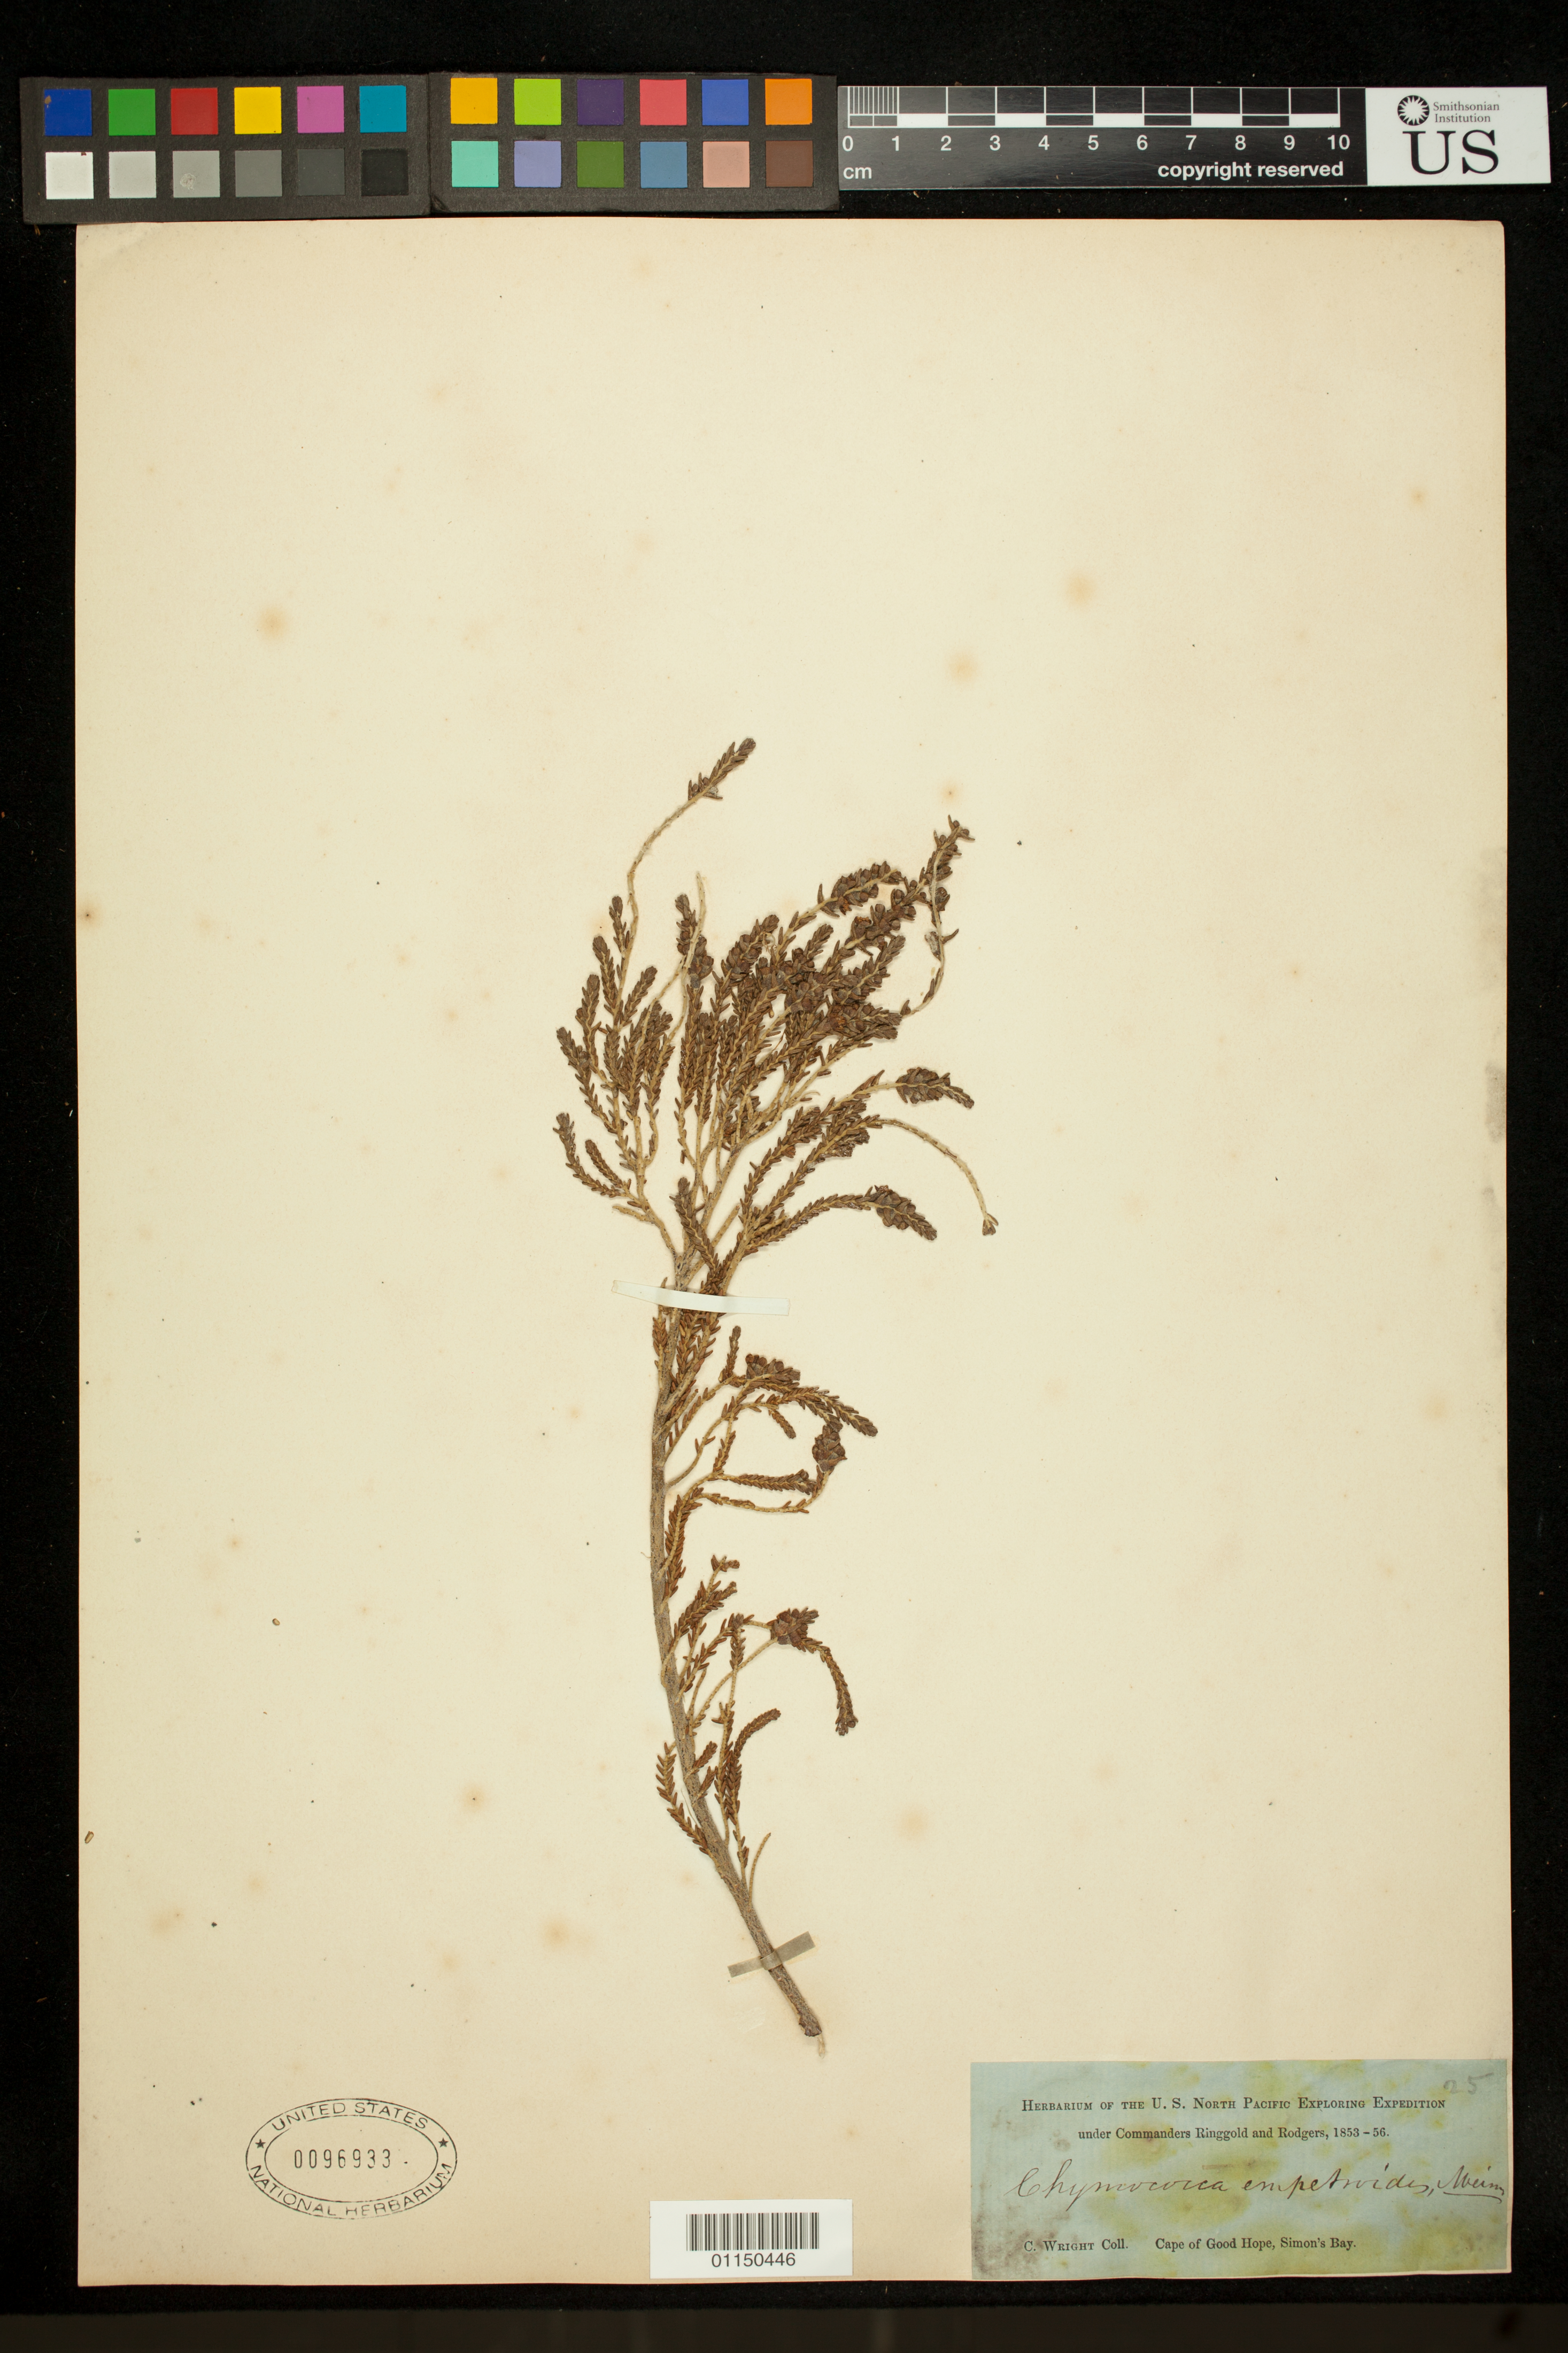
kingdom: Plantae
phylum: Tracheophyta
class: Magnoliopsida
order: Malvales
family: Thymelaeaceae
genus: Passerina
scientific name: Passerina ericoides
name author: L.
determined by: Rogers, Z. S.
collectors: C. Wright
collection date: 1853/1856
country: South Africa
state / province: Western Cape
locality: Cape of Good Hope, Simon's Bay.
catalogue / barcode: US 96933